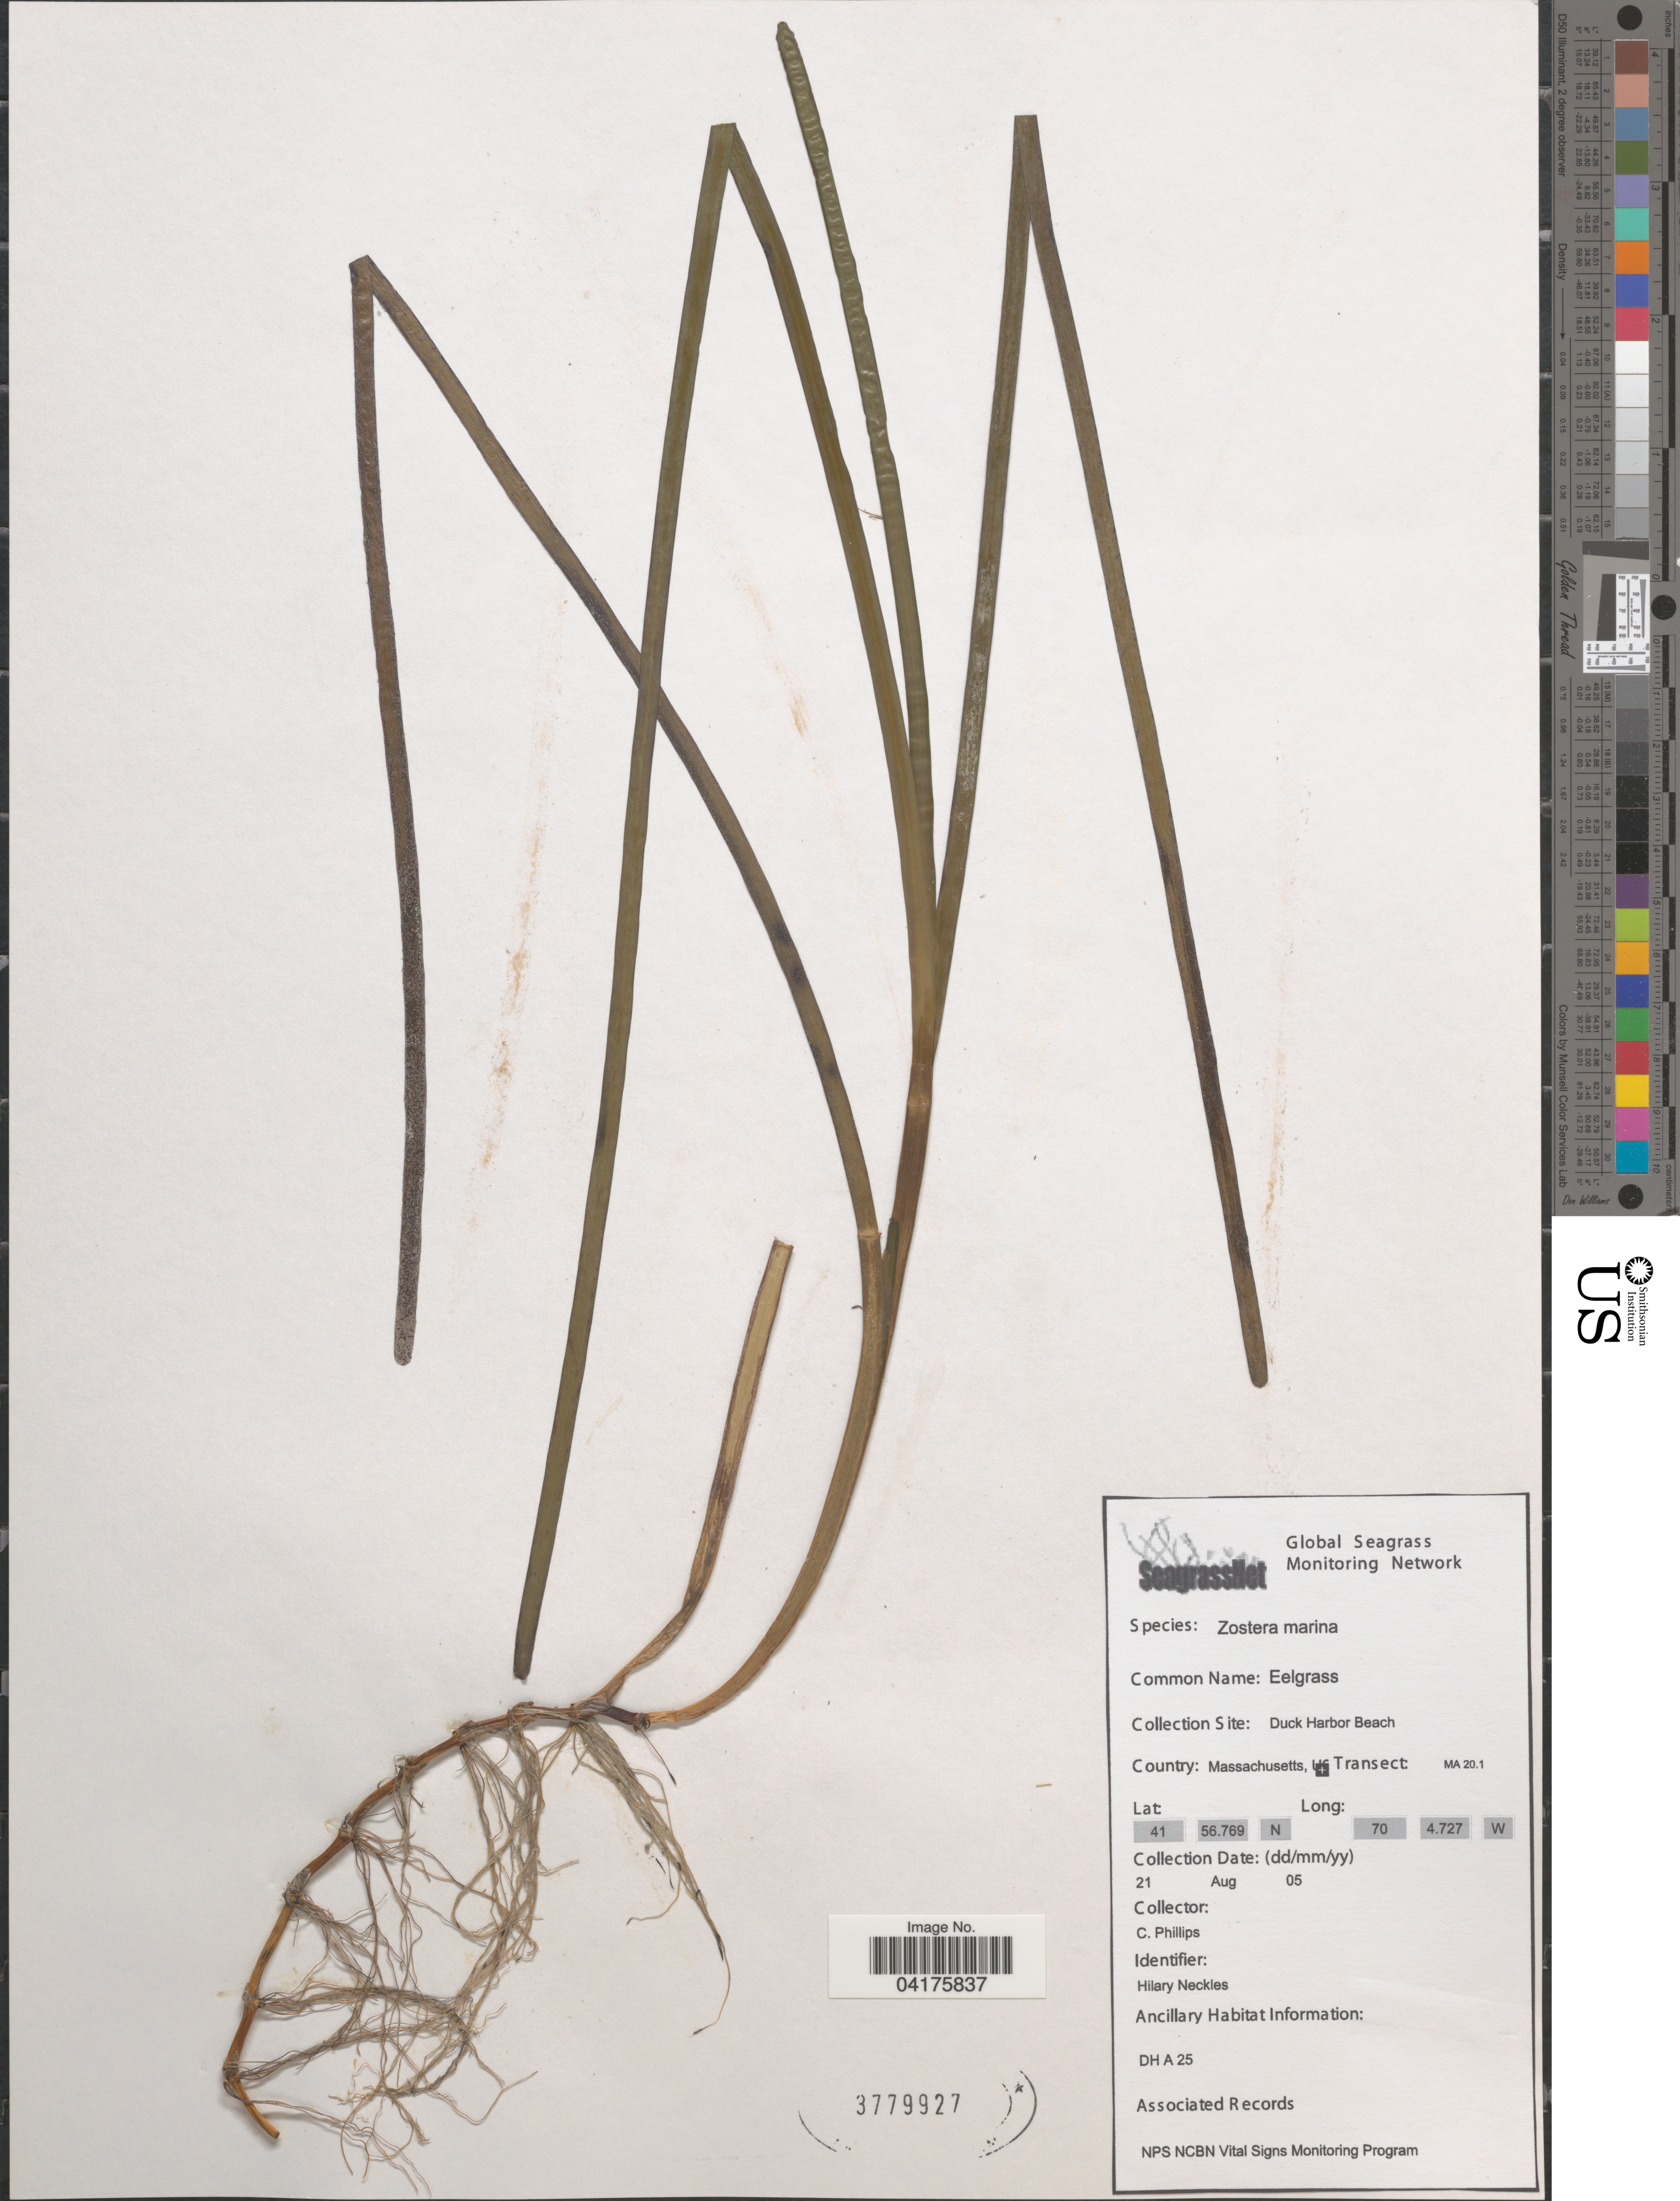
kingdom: Plantae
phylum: Tracheophyta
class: Liliopsida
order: Alismatales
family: Zosteraceae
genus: Zostera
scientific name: Zostera marina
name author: L.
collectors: C. Phillips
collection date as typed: Transcribed d/m/y: 21/8/5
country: United States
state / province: Massachusetts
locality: Duck Harbor Beach.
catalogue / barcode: US 3779927